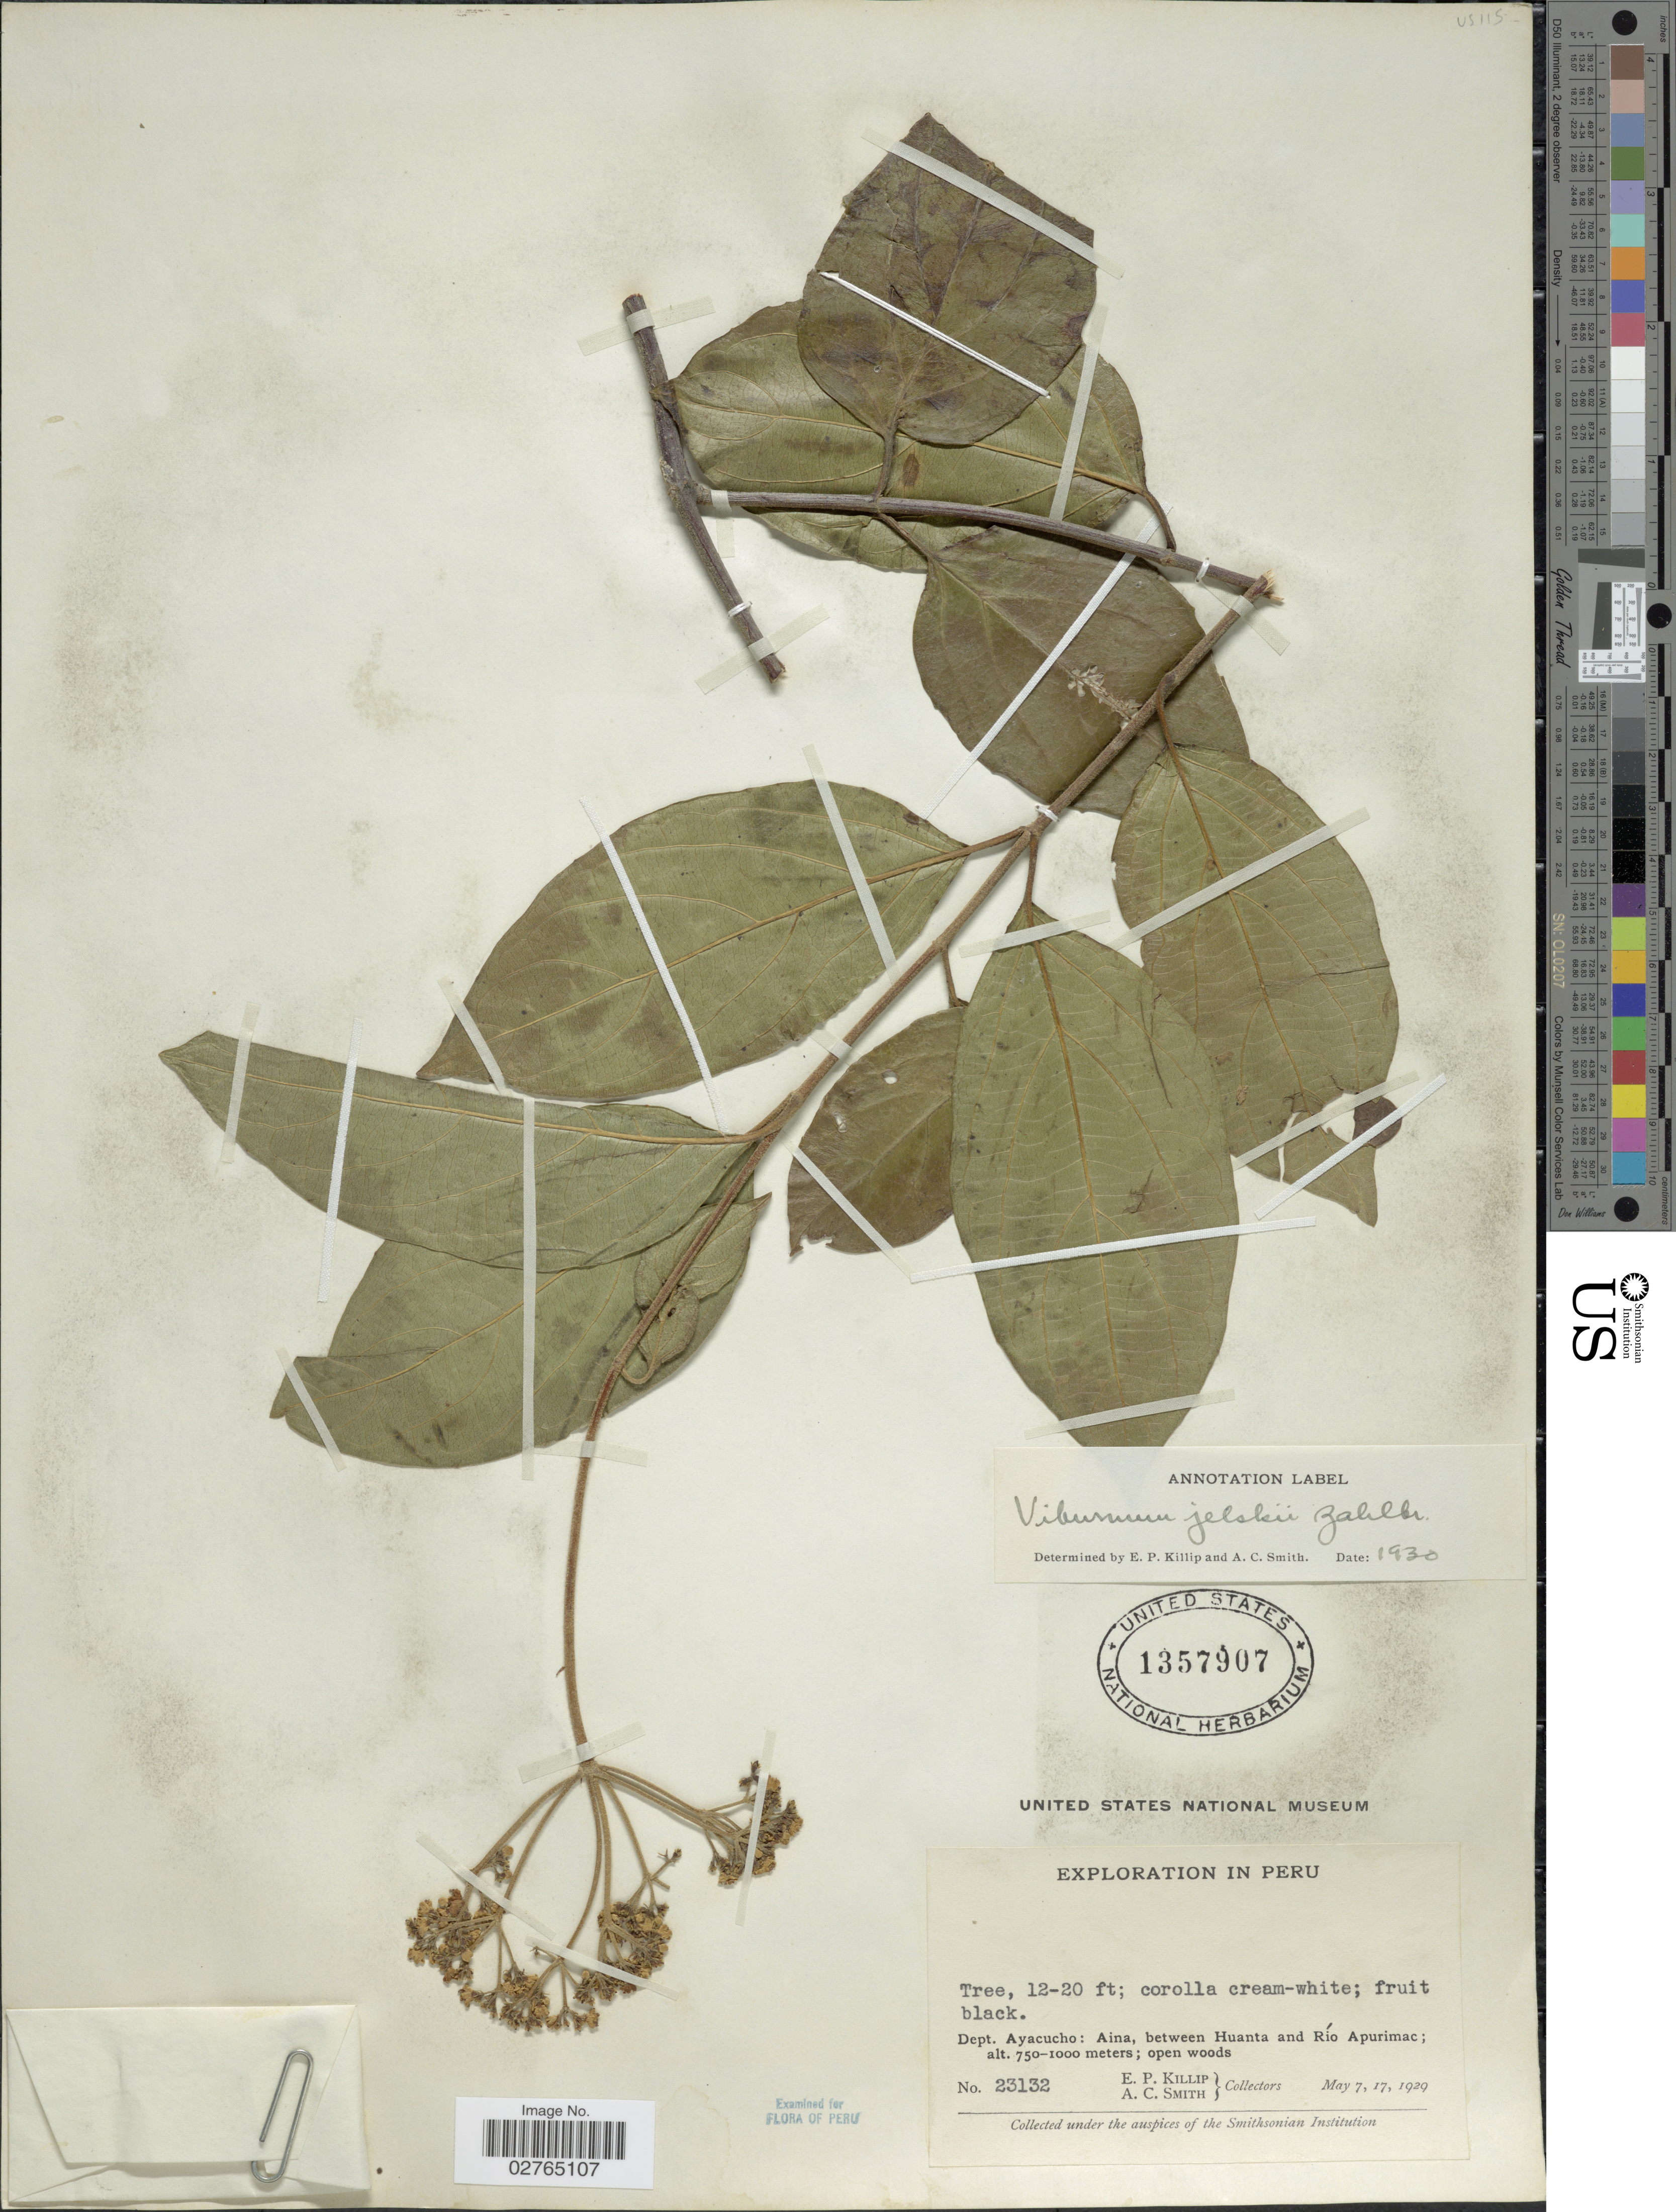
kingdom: Plantae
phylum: Tracheophyta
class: Magnoliopsida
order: Dipsacales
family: Viburnaceae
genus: Viburnum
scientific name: Viburnum jelskii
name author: Zahlbr.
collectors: E. P. Killip & A. C. Smith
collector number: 23132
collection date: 1929-05-07/1929-05-17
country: Peru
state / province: Ayacucho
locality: Dept. Ayacucho: Aina, between Huanta and Río Apurimac.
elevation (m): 750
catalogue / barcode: US 1357907